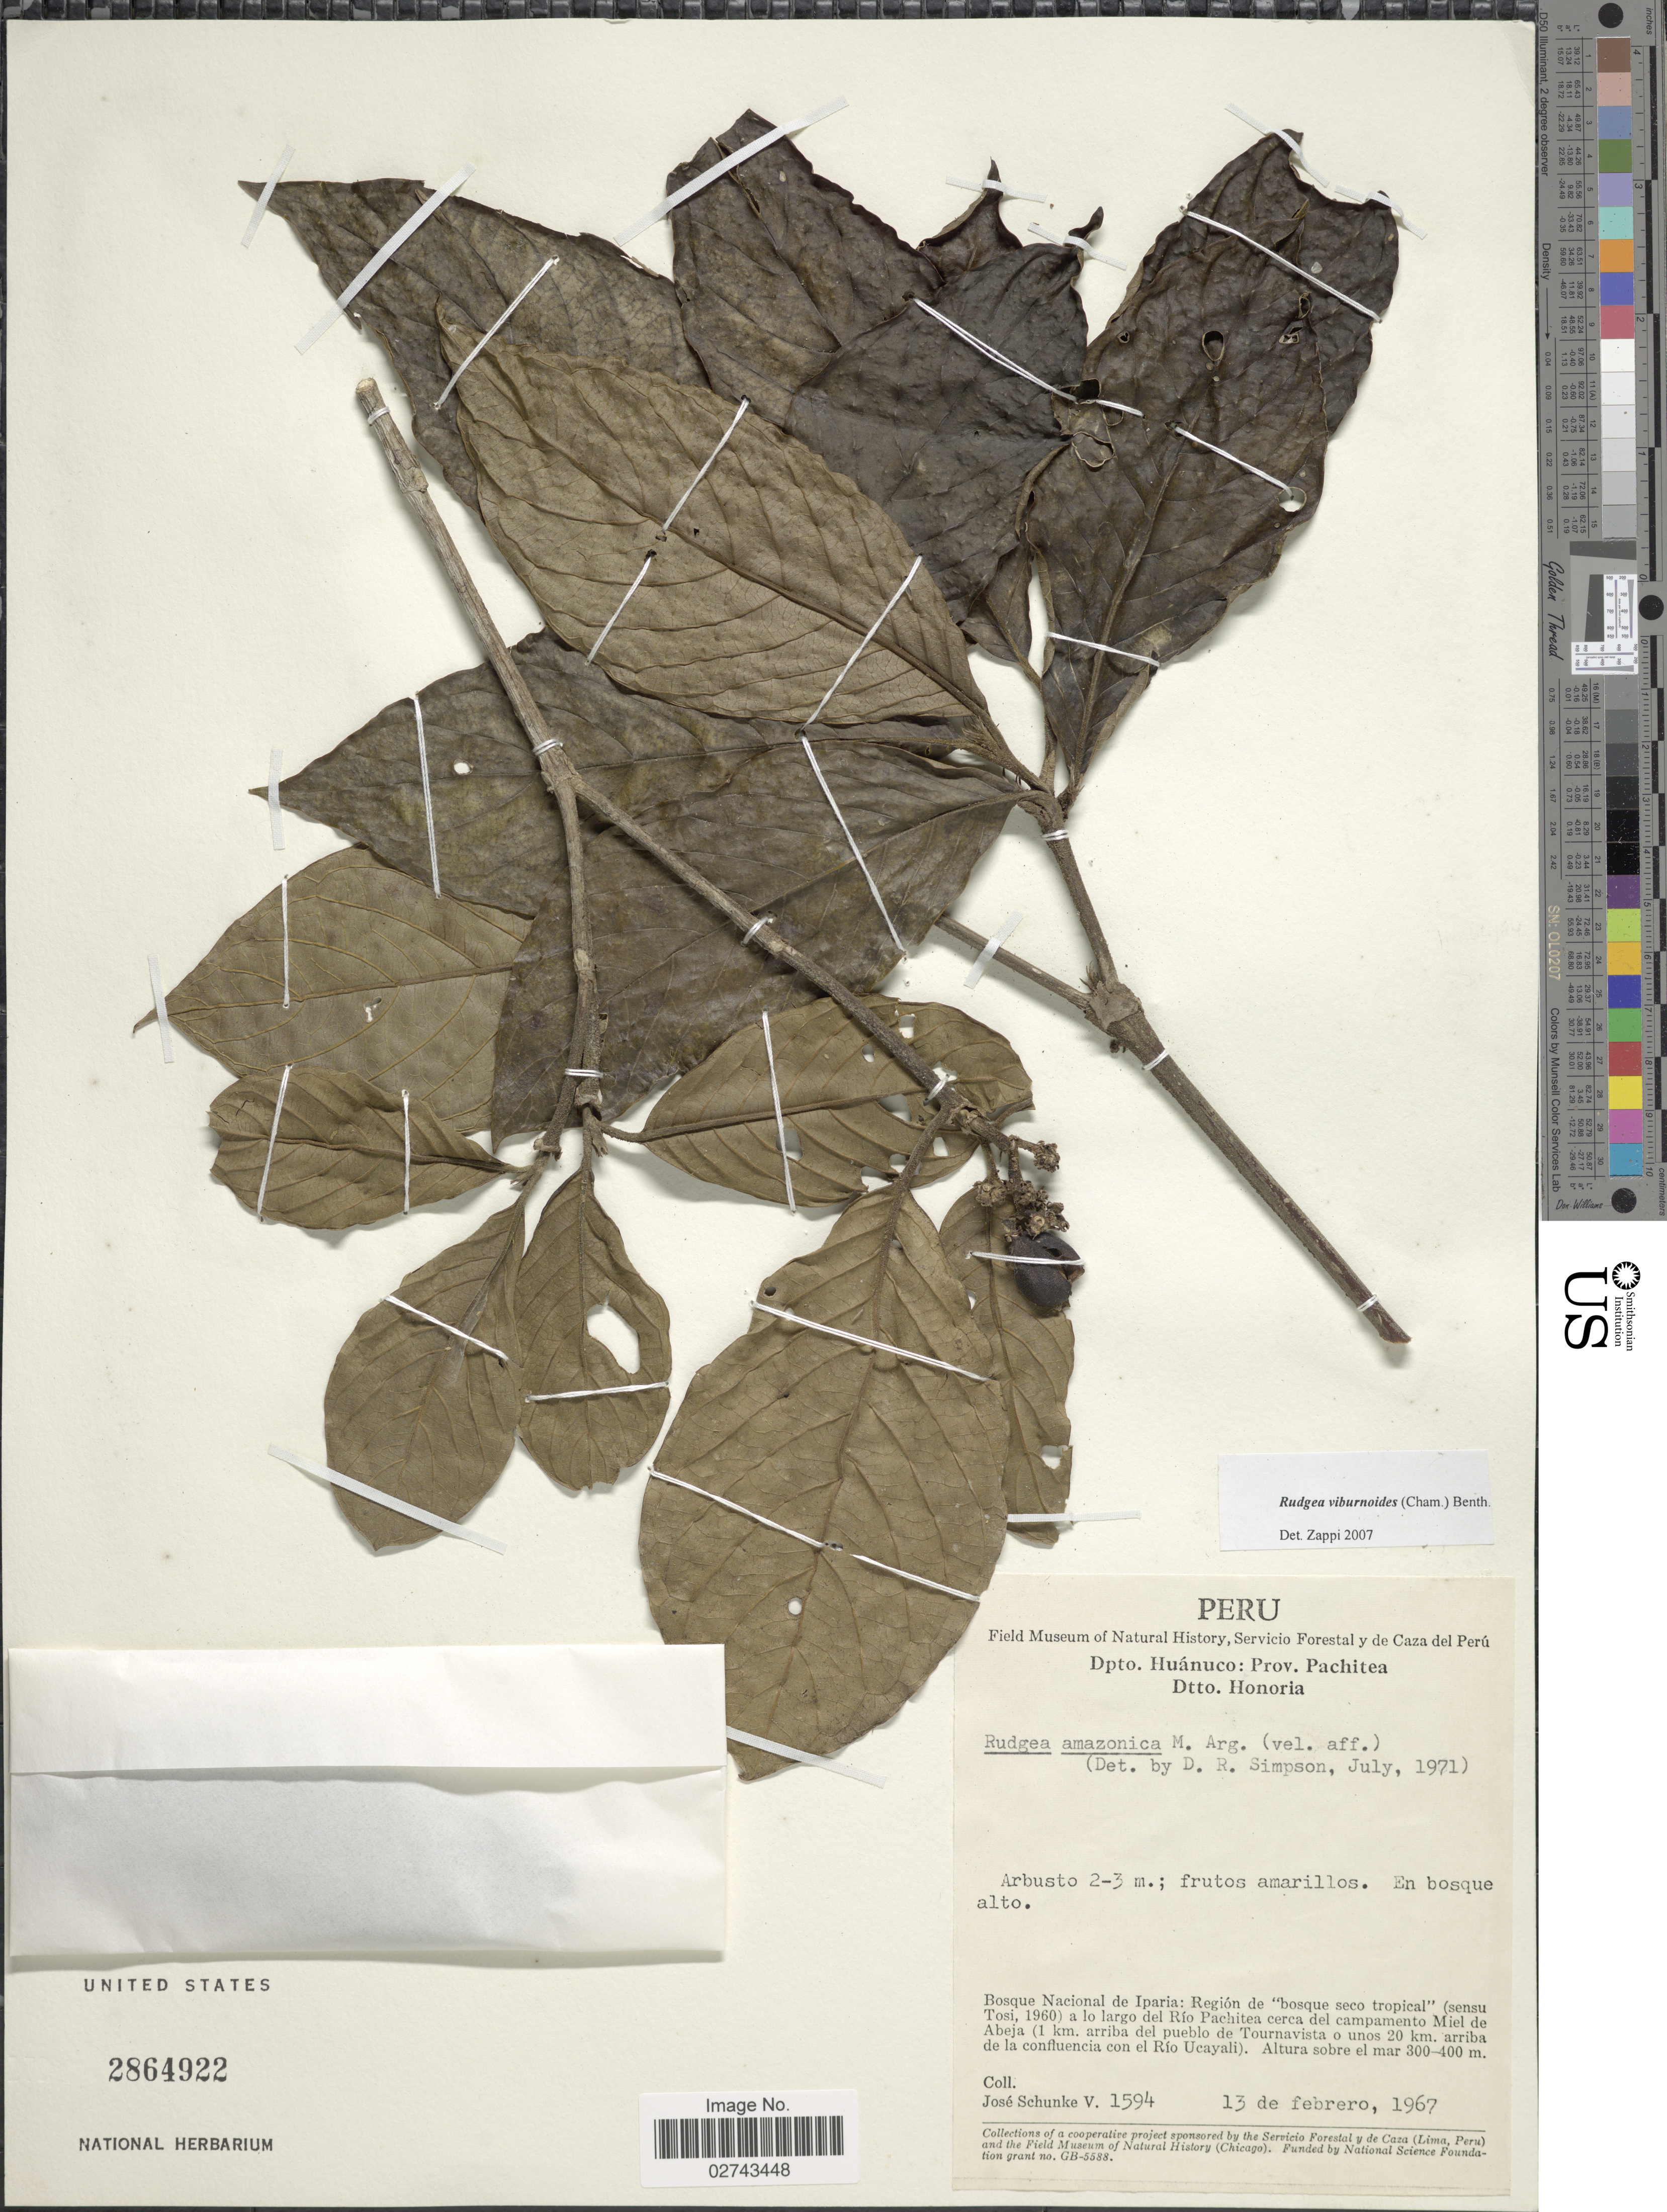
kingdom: Plantae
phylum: Tracheophyta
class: Magnoliopsida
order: Gentianales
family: Rubiaceae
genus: Rudgea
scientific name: Rudgea viburnoides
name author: Benth.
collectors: J. Schunke Vigo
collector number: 1594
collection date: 1967-02-13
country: Peru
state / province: Huánuco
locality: Prov. Pachitea, Dtto. Honoria, en bosque alto, Bosque Nacional de Iparia: Region de "bosque seco tropical" (sensu Tosi, 1960) a lo largo del Rio Pachitea cerca del campamento Miel de Abeja (1 km. arriba del puebla de Tournavista o unos 20 km. arriba de la confluencia con el Rio Ucayali)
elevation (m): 300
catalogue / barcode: US 2864922